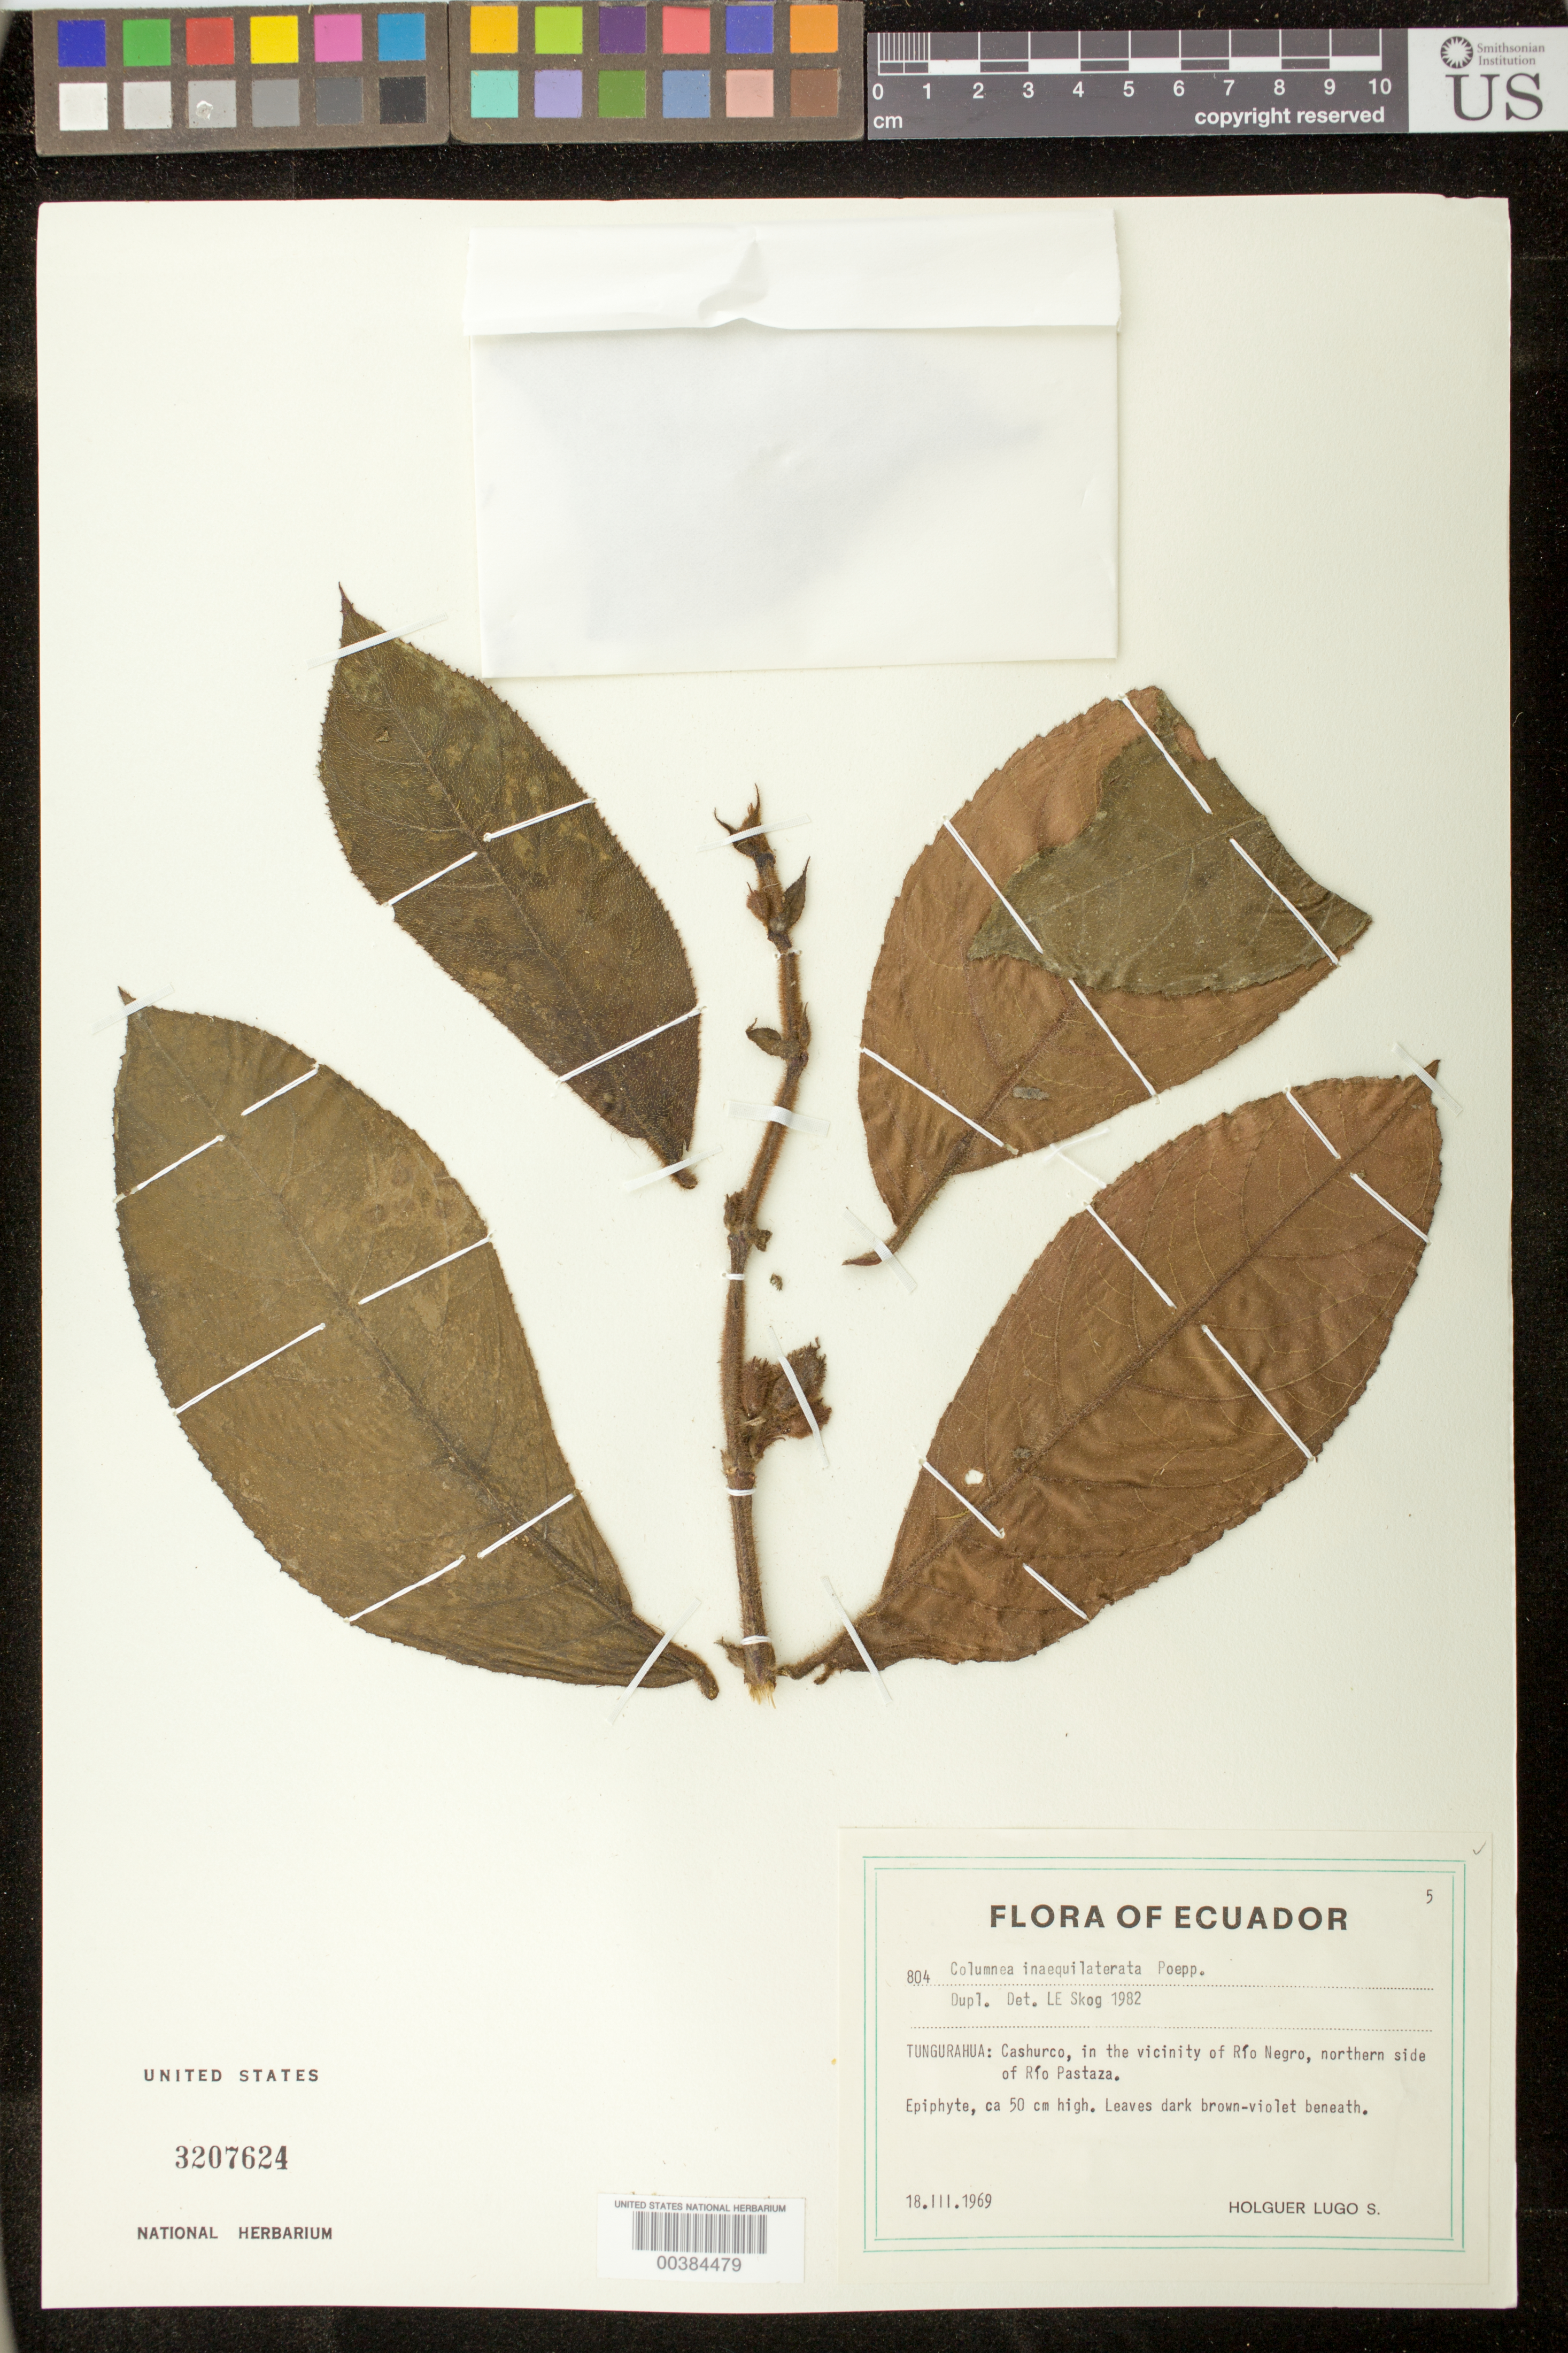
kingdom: Plantae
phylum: Tracheophyta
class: Magnoliopsida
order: Lamiales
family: Gesneriaceae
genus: Columnea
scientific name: Columnea inaequilatera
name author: Poepp.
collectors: H. Lugo S.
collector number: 804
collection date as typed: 18 Mar 1969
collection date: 1969-03-18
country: Ecuador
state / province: Tungurahua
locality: Cashurco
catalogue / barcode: US 3207624